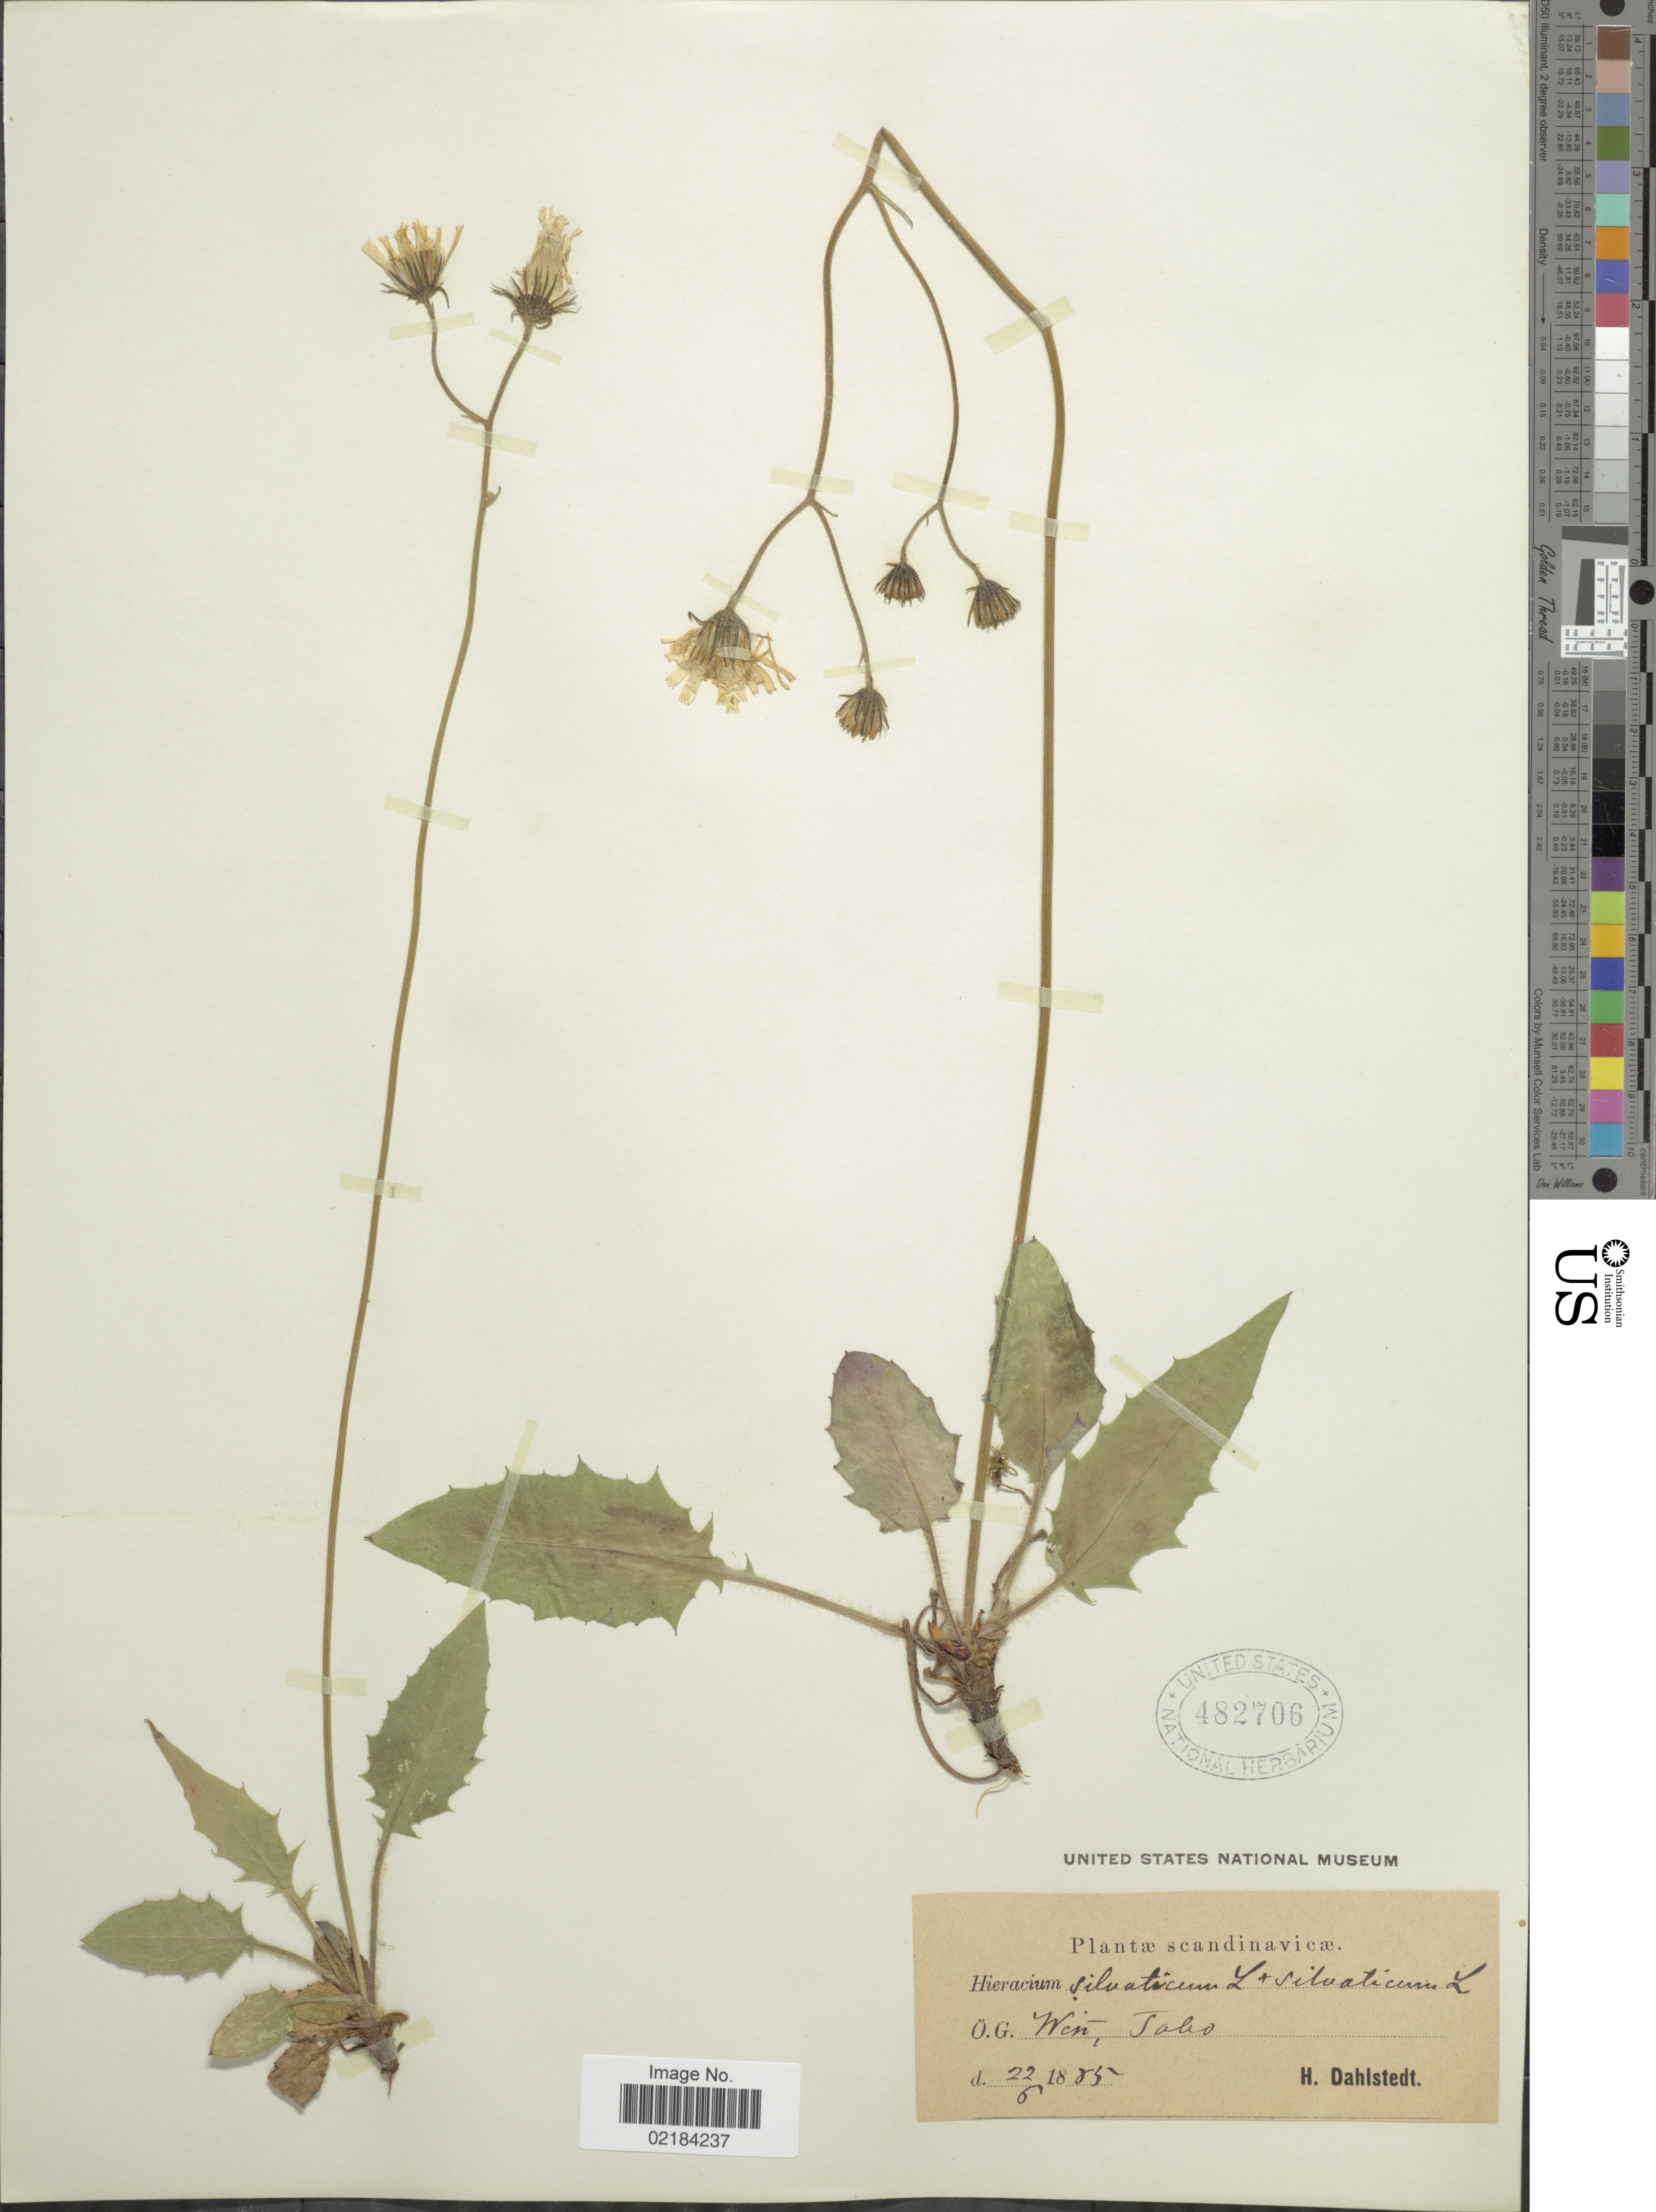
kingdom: Plantae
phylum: Tracheophyta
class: Magnoliopsida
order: Asterales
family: Asteraceae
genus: Hieracium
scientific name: Hieracium sylvaticum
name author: (L.) Gouan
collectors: H. G. Dahlstedt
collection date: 1885-06-22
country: Sweden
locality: Tabo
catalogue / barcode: US 482706